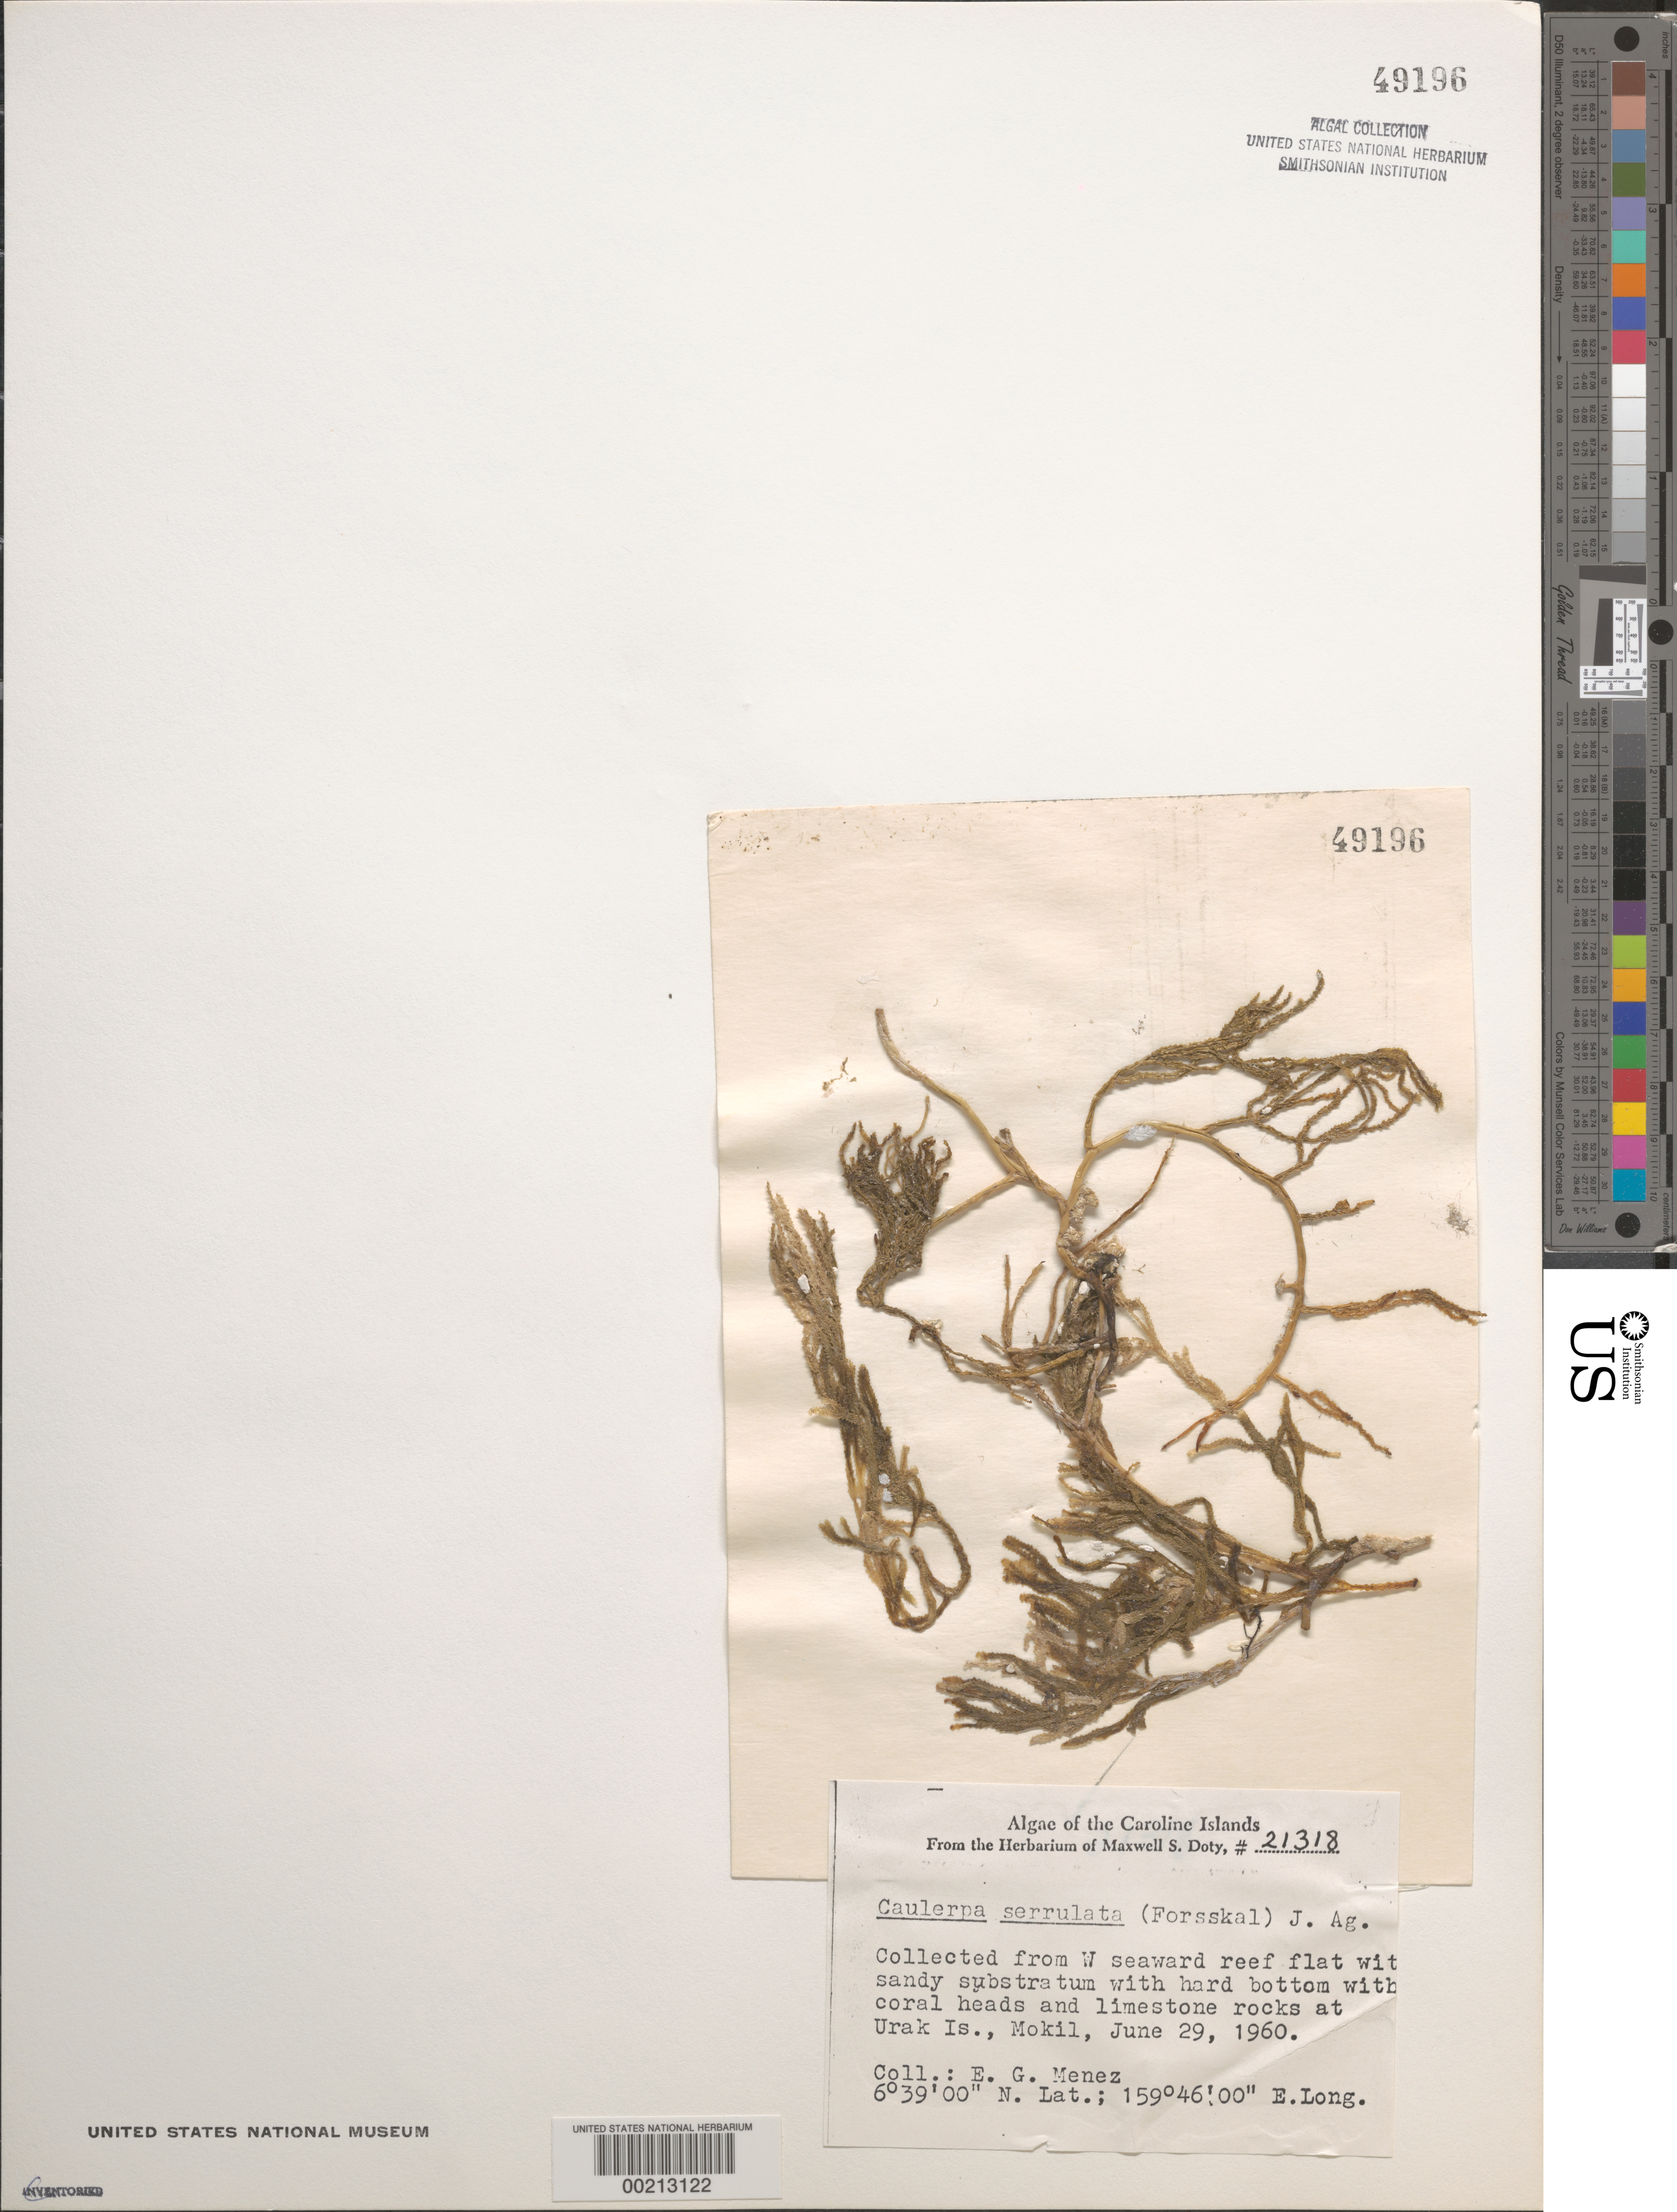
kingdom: Plantae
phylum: Chlorophyta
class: Ulvophyceae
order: Bryopsidales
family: Caulerpaceae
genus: Caulerpa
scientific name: Caulerpa serrulata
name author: (Forssk.) J. Agardh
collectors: Meñez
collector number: MSD 21318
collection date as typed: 29 Jun 1960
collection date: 1960-06-29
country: Micronesia, Federated States of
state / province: Pohnpei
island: Mwokil (Mokil) Atoll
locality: Urak Islet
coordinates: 6 39' 00" N, 159 46' 00" E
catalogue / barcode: US 49196